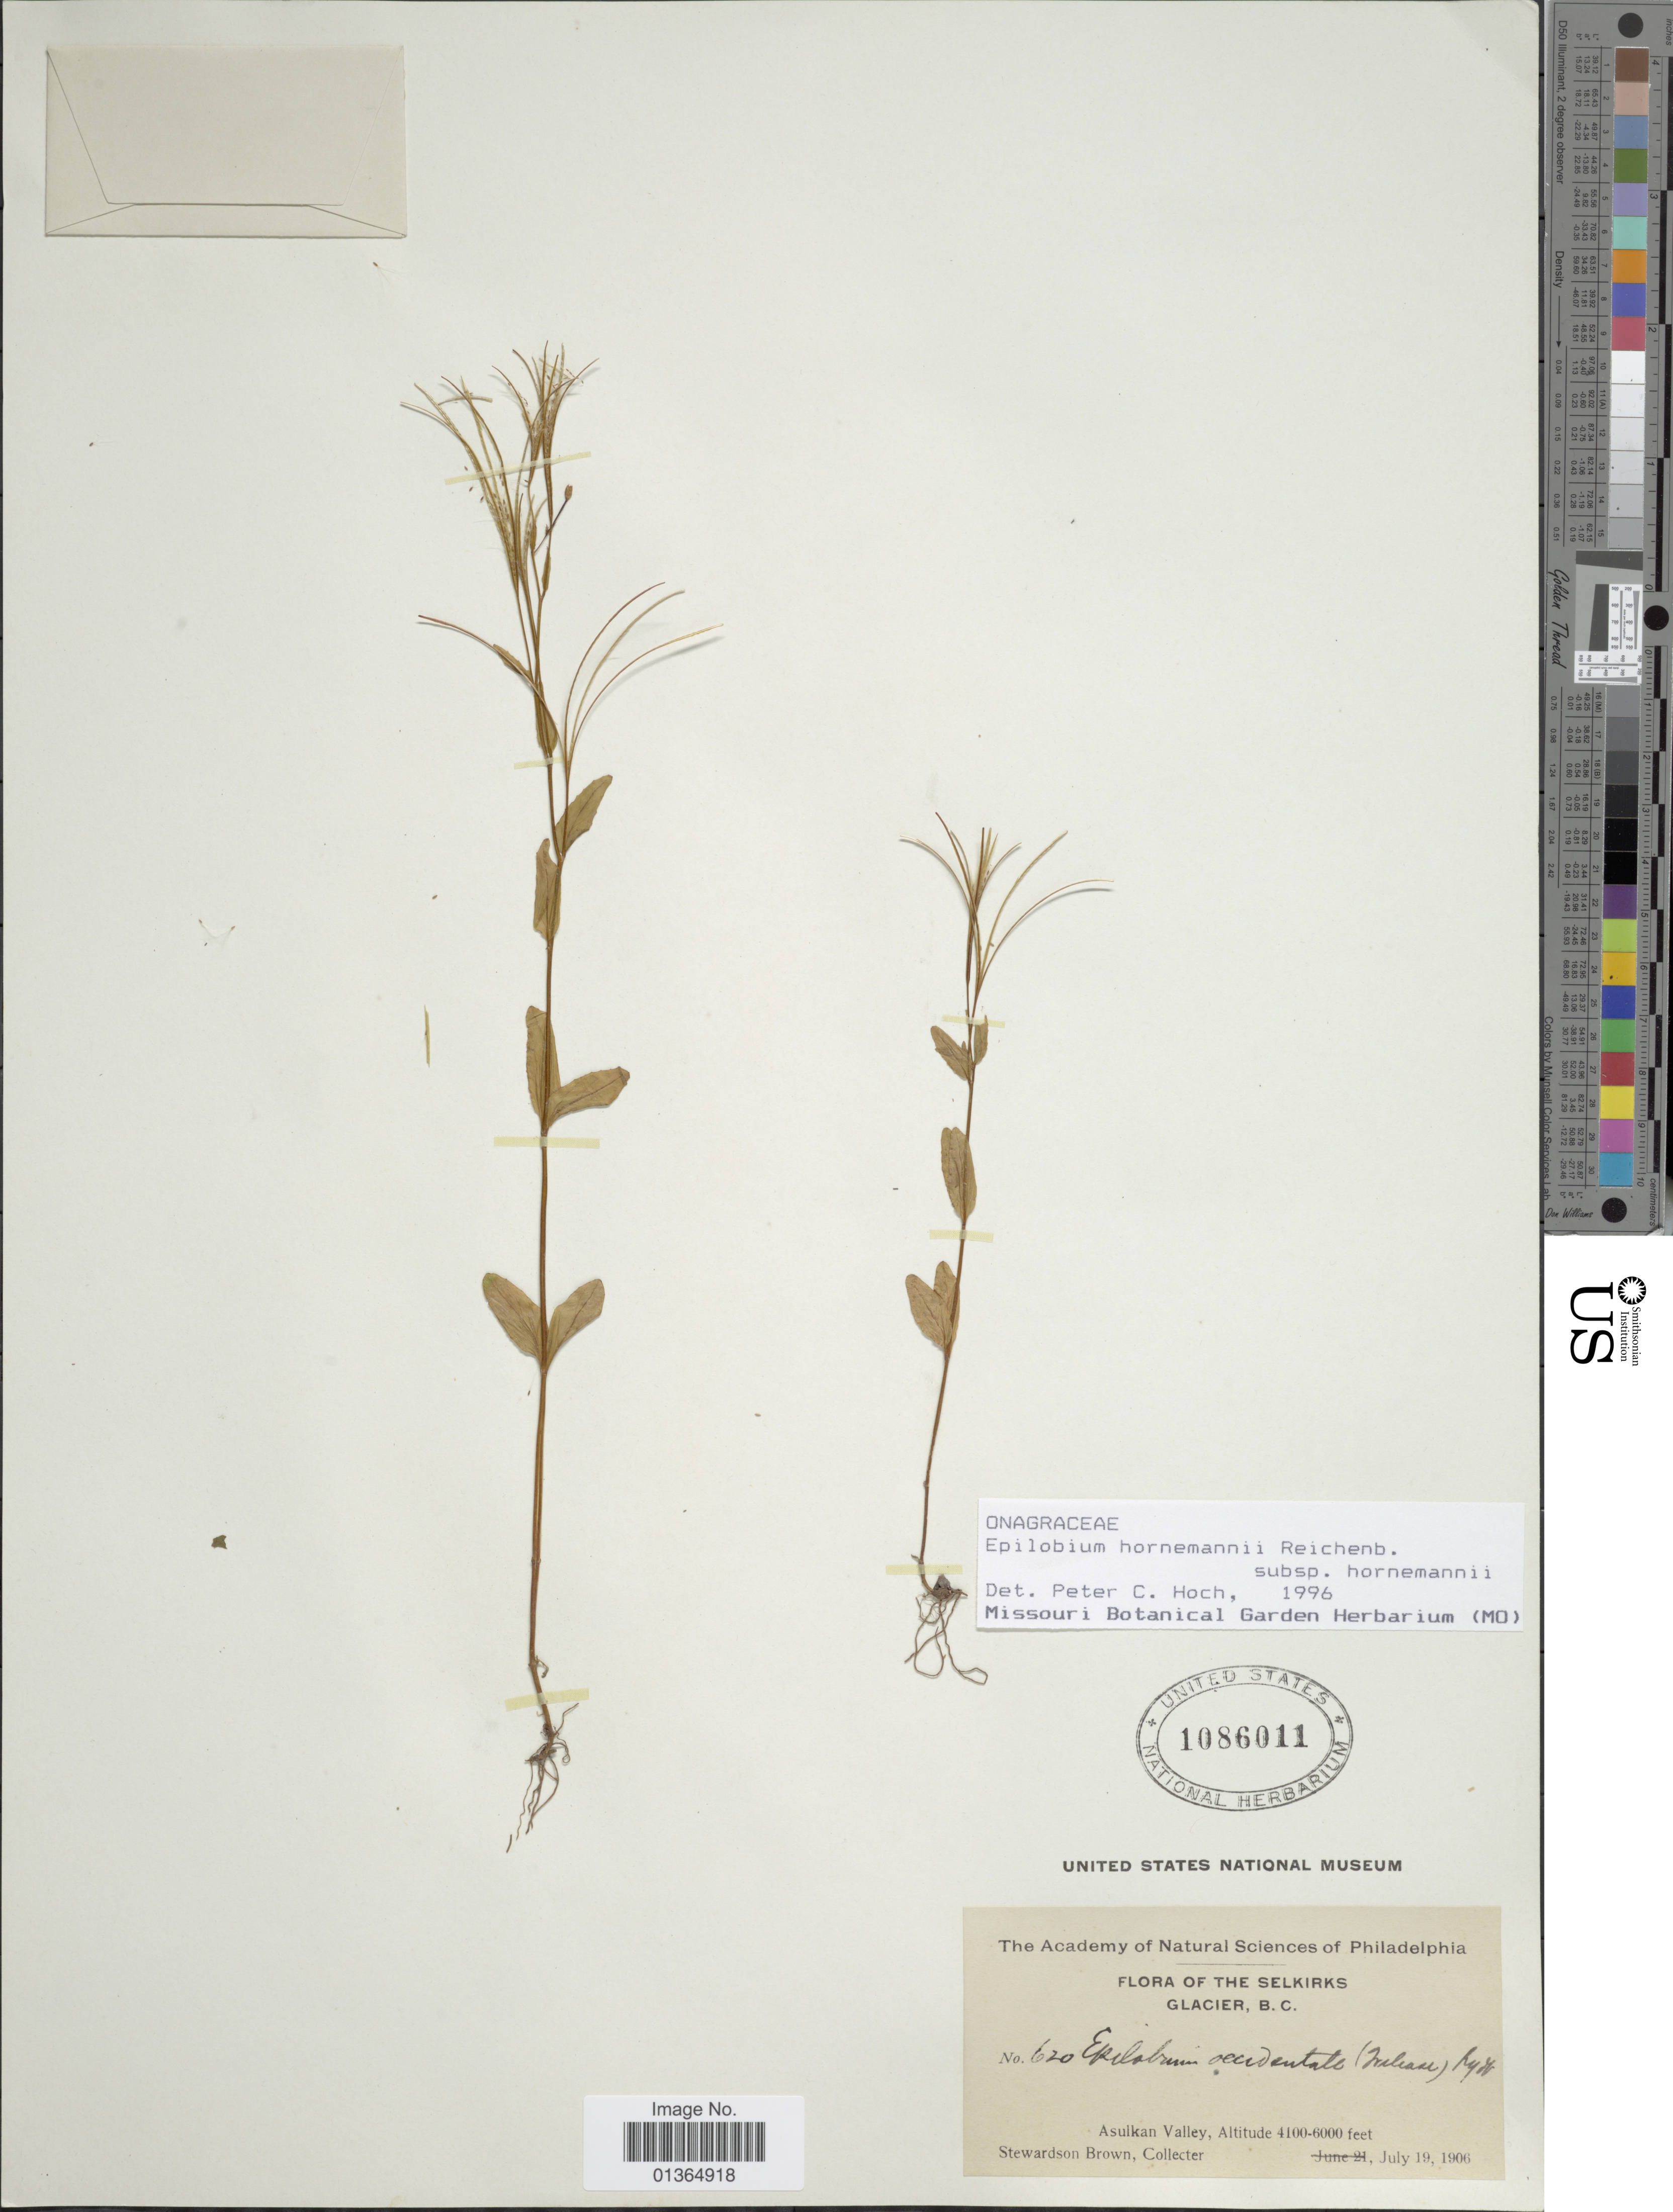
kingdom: Plantae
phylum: Tracheophyta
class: Magnoliopsida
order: Myrtales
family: Onagraceae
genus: Epilobium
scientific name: Epilobium hornemannii subsp. hornemannii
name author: Rchb.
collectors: S. Brown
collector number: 620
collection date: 1906-07-19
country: Canada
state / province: British Columbia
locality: Selkirks Glacier. Asulkan Valley.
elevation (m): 1250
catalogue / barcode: US 1086011